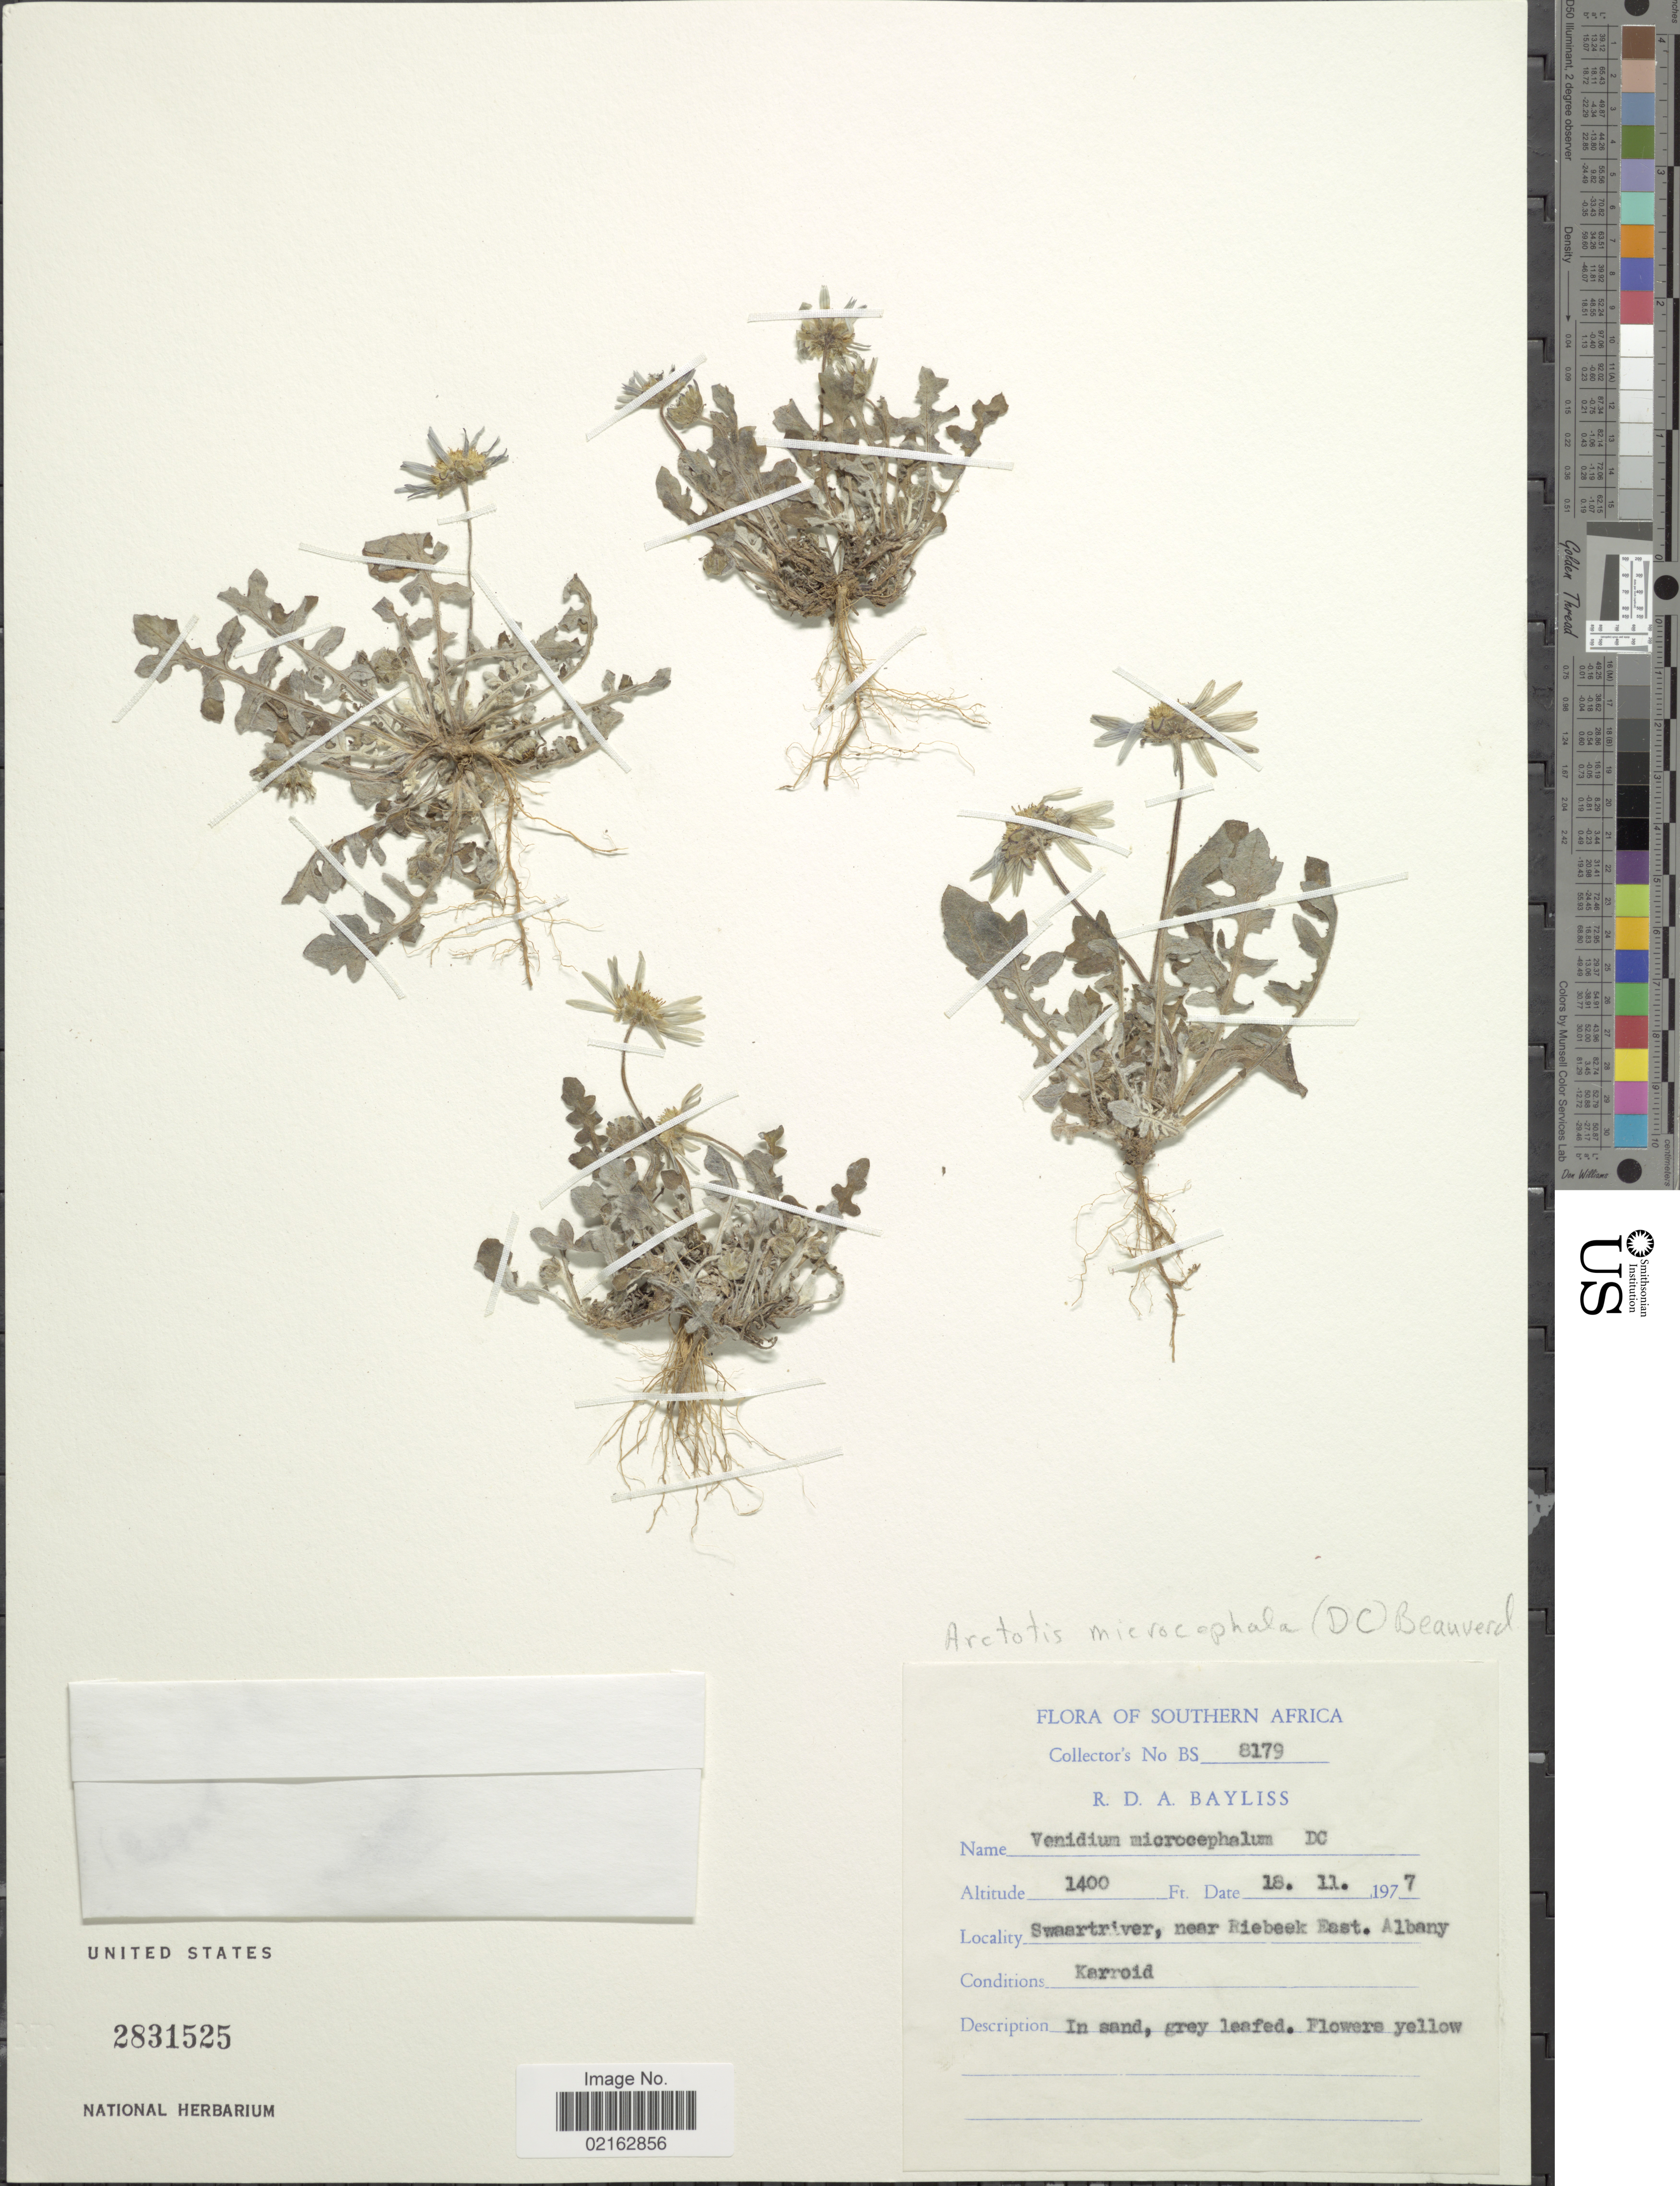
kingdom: Plantae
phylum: Tracheophyta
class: Magnoliopsida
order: Asterales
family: Asteraceae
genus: Arctotis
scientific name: Arctotis microcephala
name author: (DC.) P. Beauv.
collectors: R. Bayliss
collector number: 8179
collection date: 1977-11-18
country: South Africa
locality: Southern Africa. Swaartriver, near Riebeek East. Albany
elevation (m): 427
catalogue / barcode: US 2831525